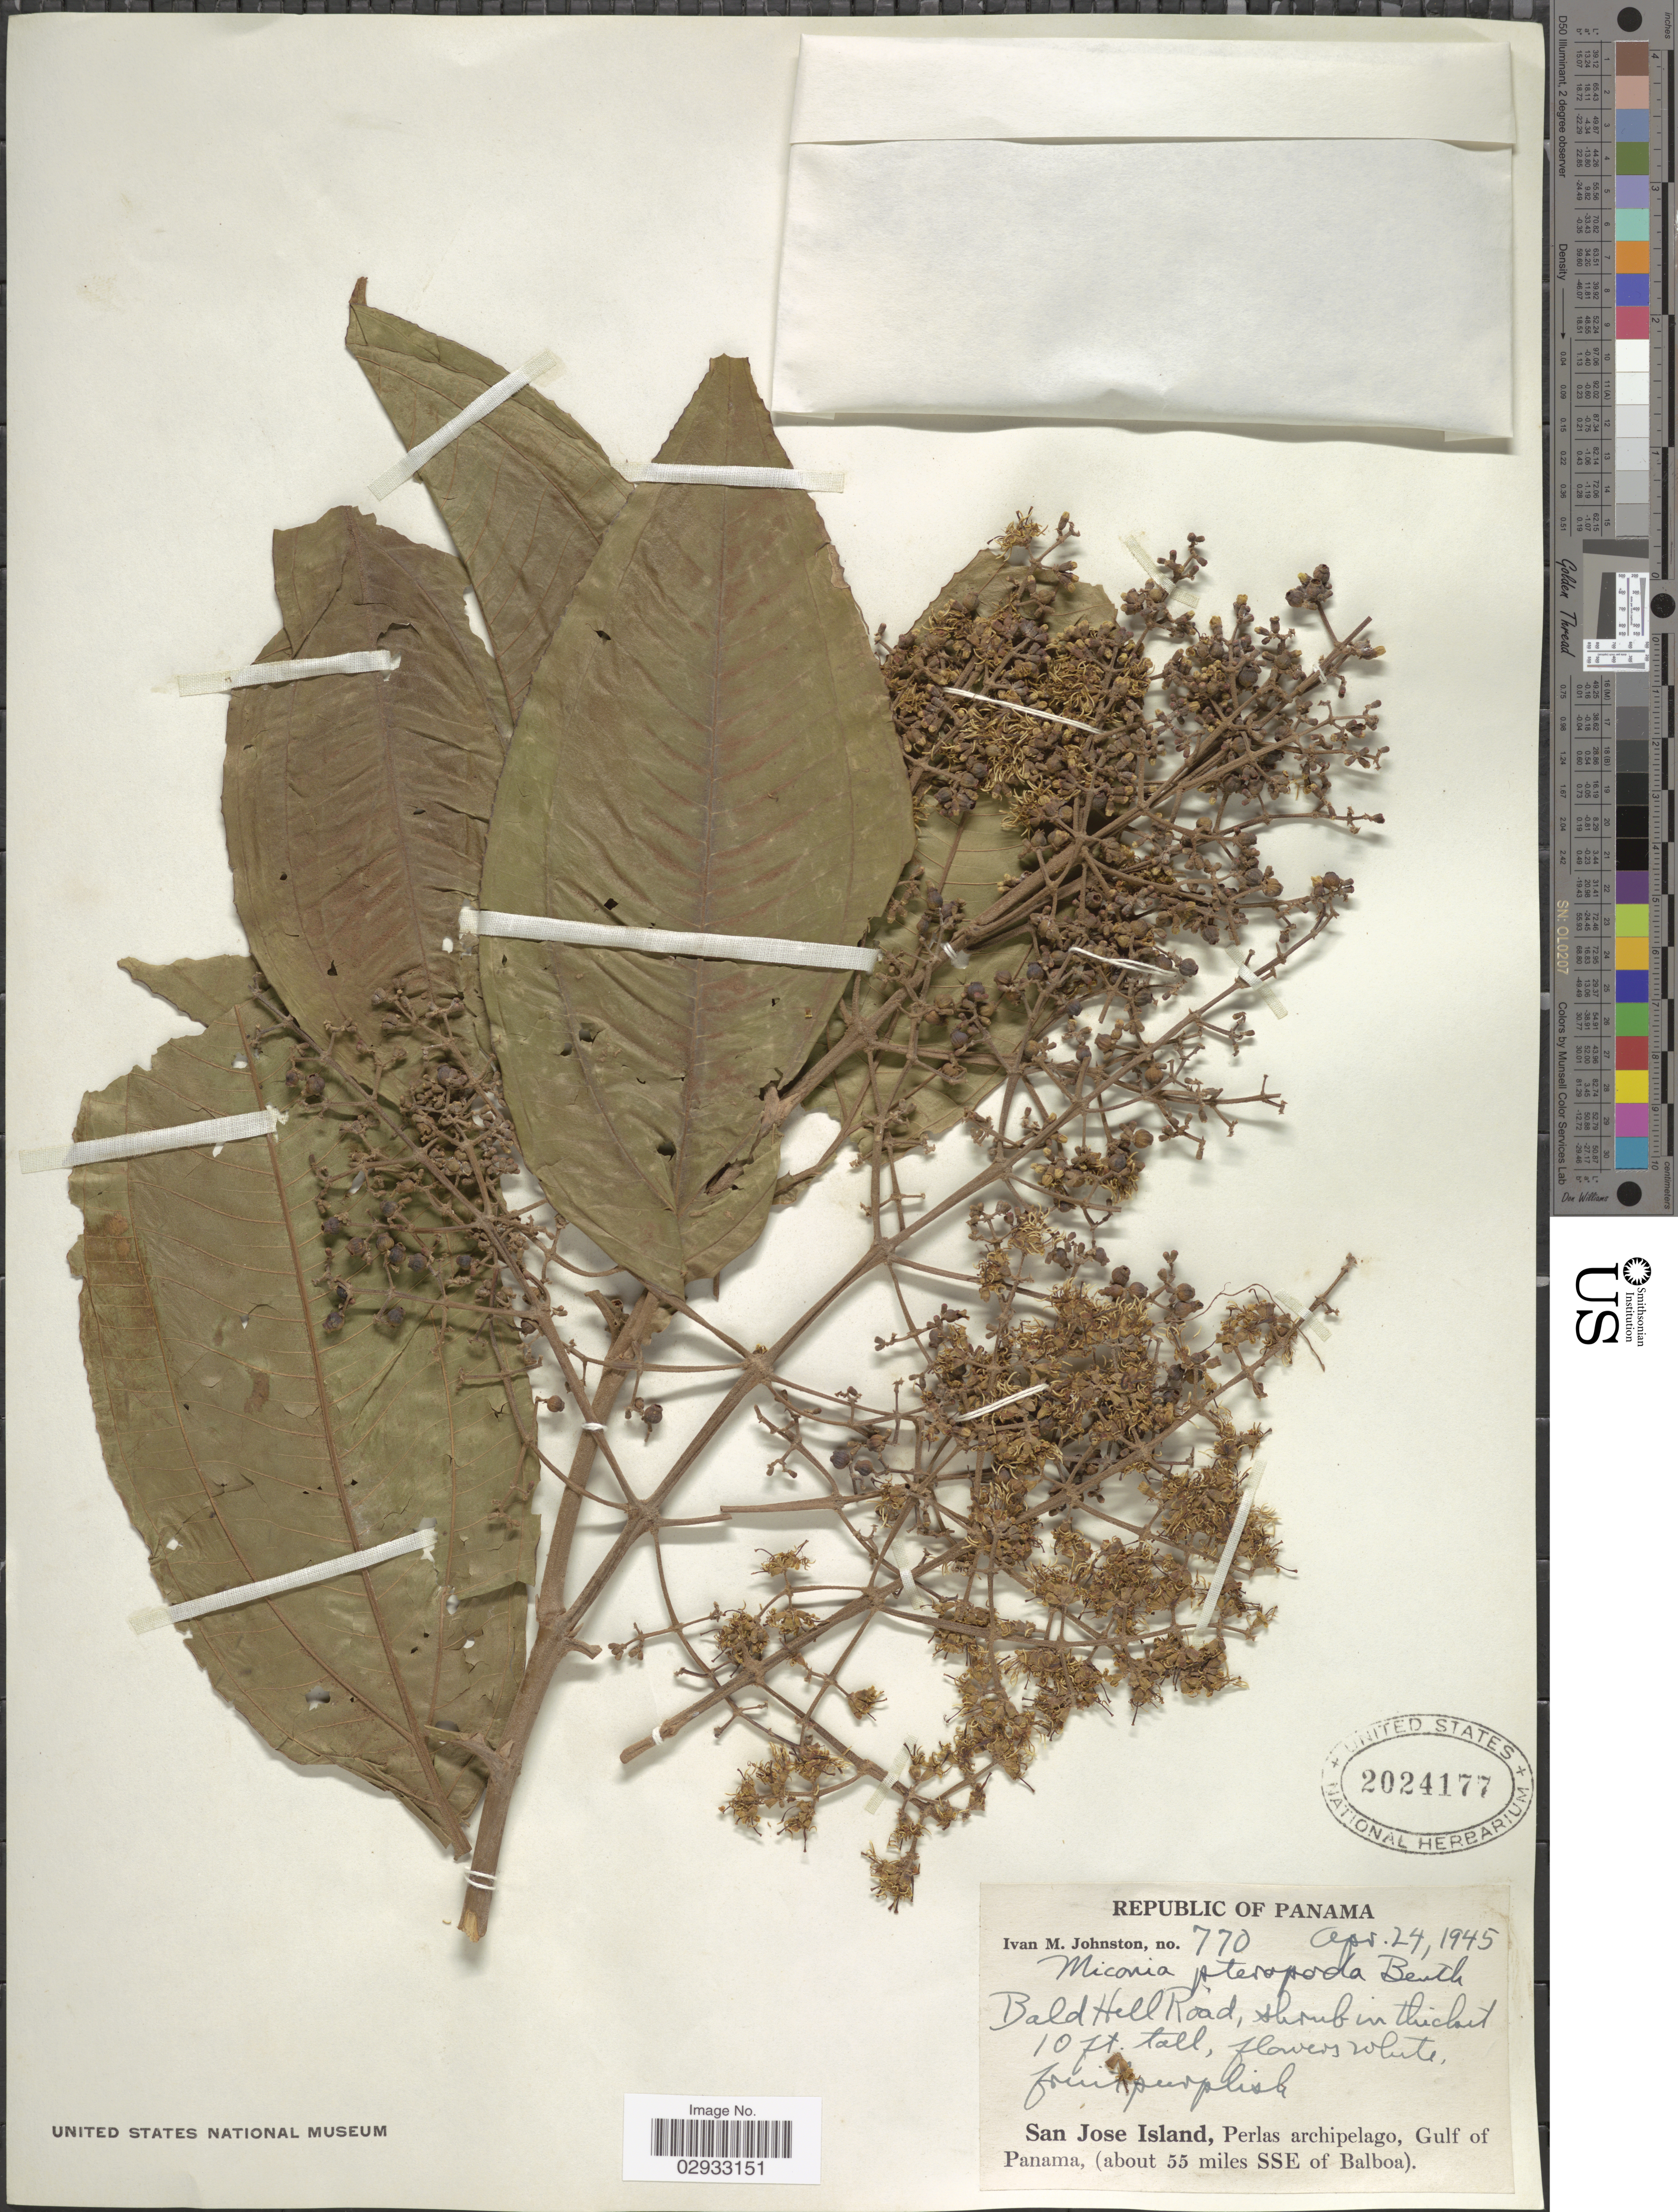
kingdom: Plantae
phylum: Tracheophyta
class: Magnoliopsida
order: Myrtales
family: Melastomataceae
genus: Miconia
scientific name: Miconia pteropoda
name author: Benth.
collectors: I.M. Johnston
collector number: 770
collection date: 1945-04-24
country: Panama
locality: Republic of Panama. Bald Hell Road. San Jose Island, Perlas archipelago, Gulf of Panama, (about 55 miles SSE of Balboa).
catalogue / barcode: US 2024177